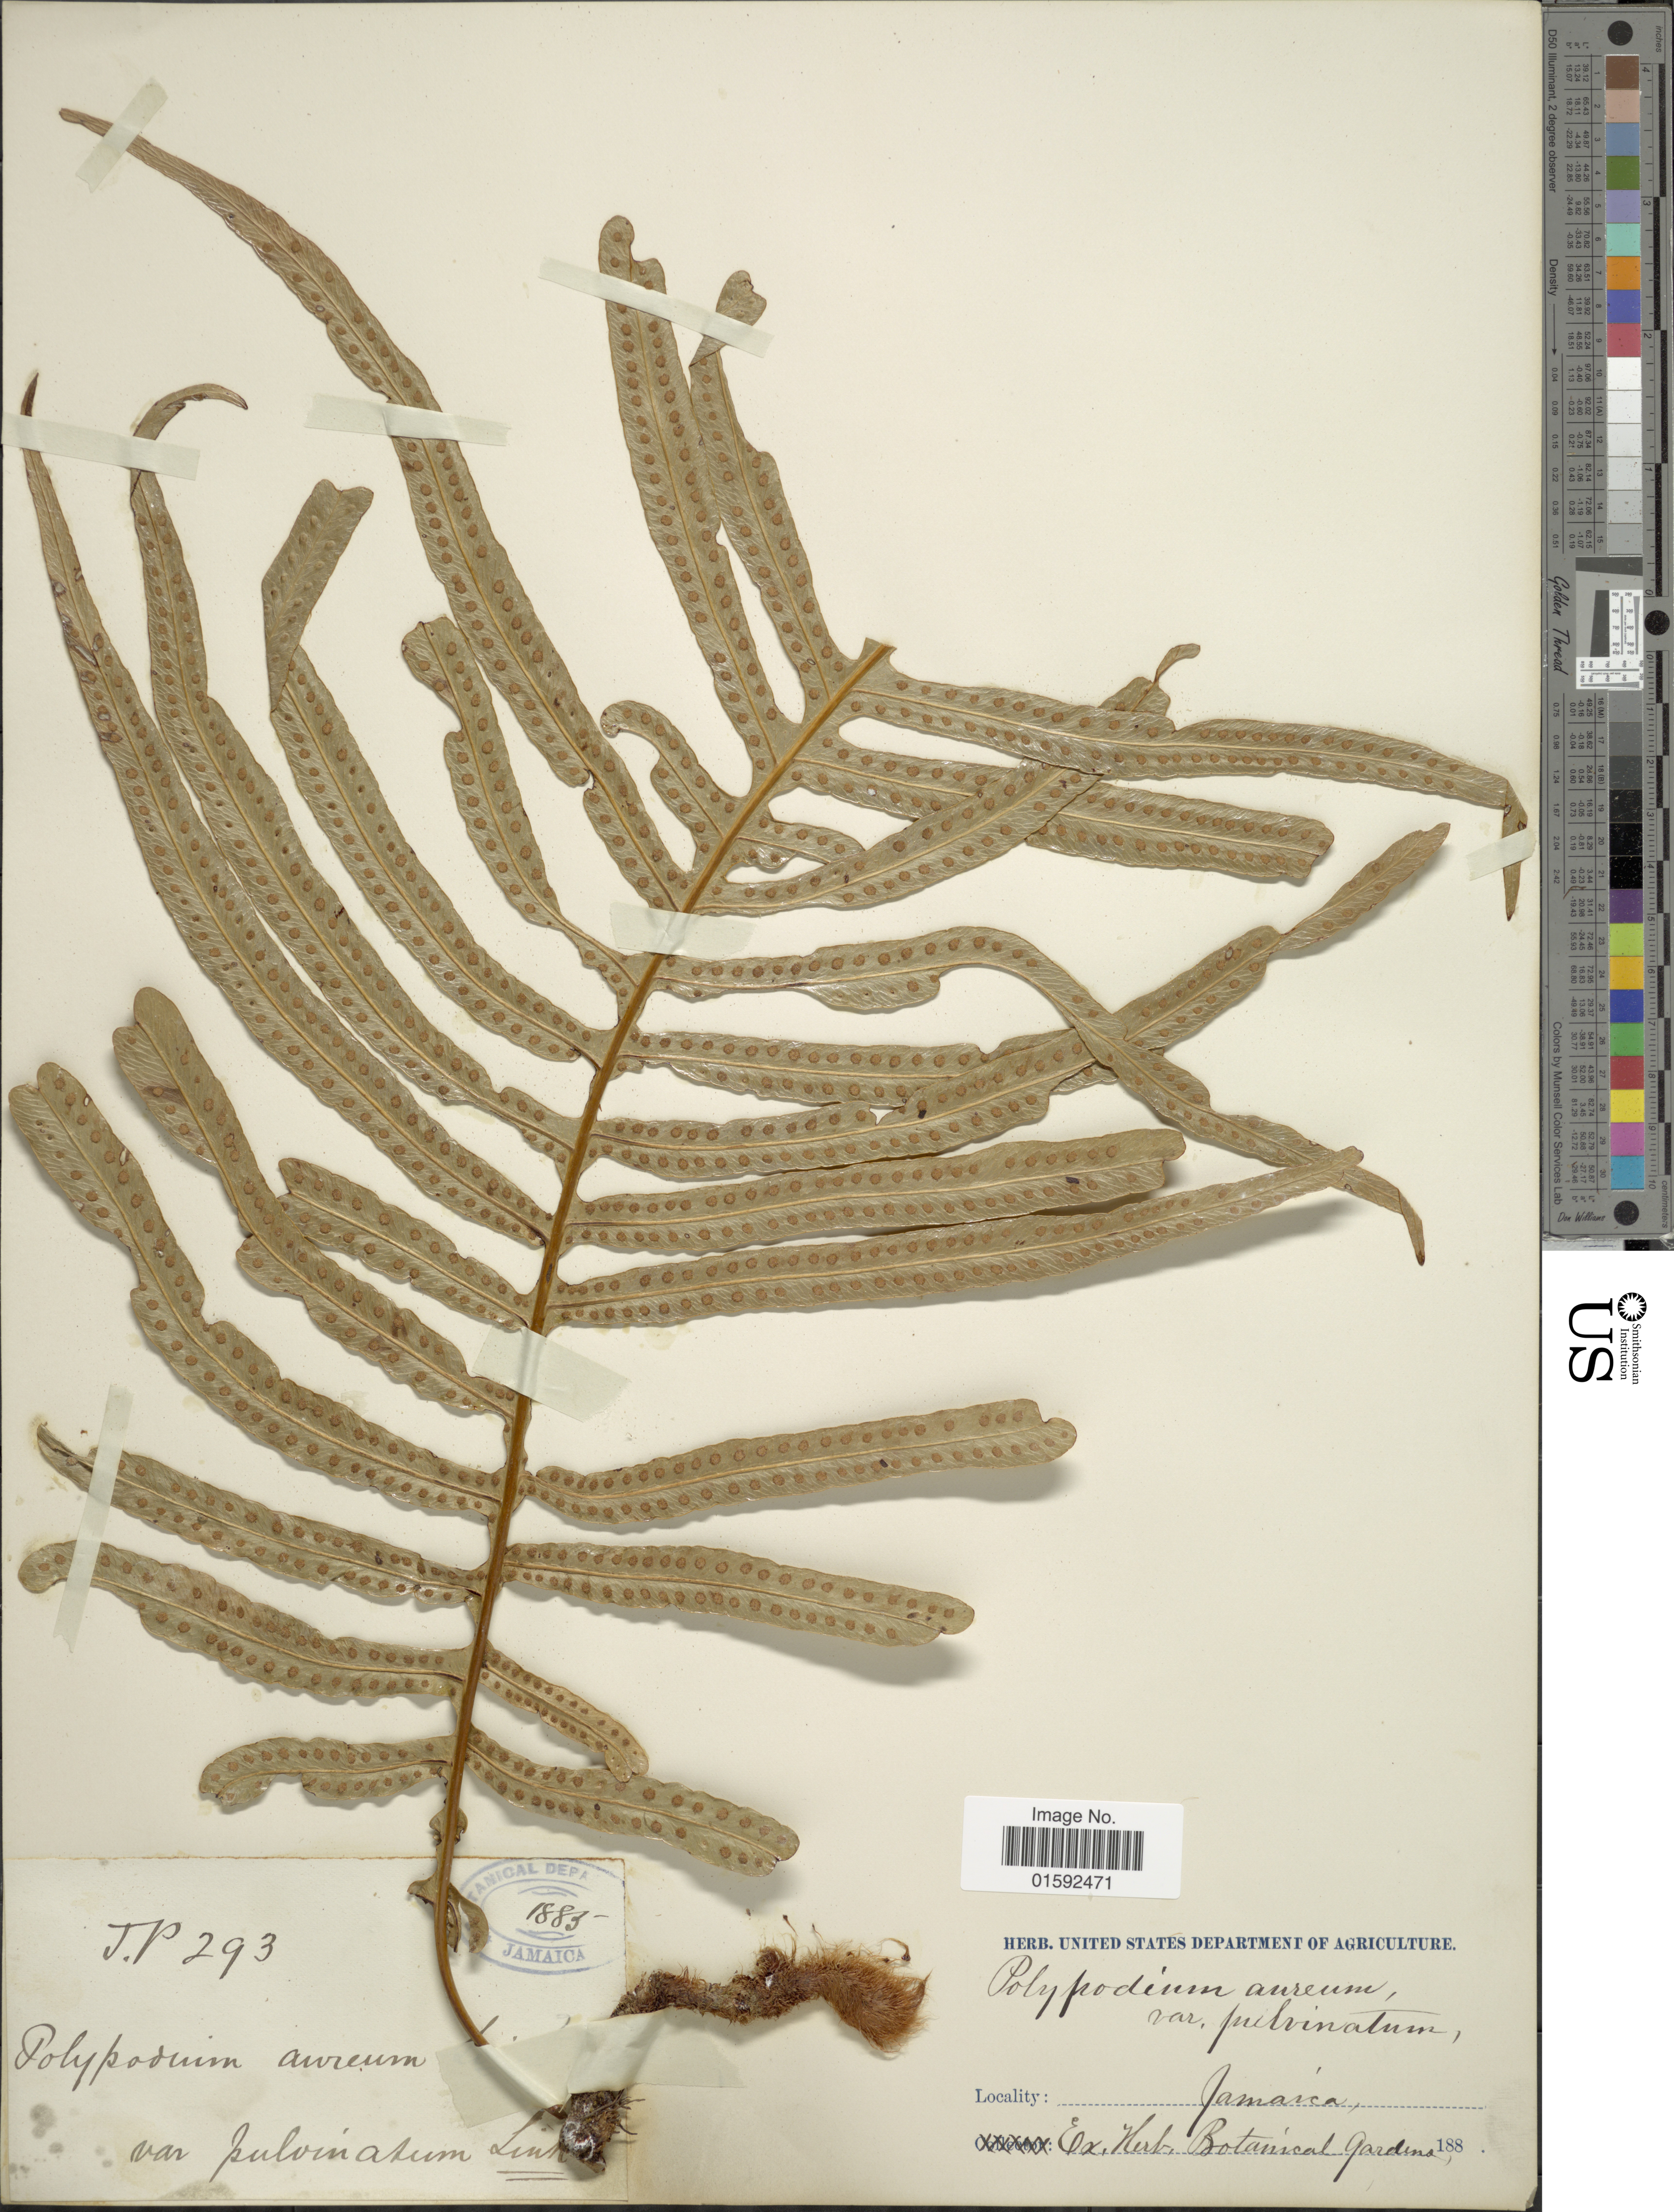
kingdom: Plantae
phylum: Tracheophyta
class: Polypodiopsida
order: Polypodiales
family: Polypodiaceae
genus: Phlebodium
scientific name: Phlebodium pseudoaureum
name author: (Cav.) Lellinger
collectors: J.P.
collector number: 293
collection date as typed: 188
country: Jamaica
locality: Jamaica.